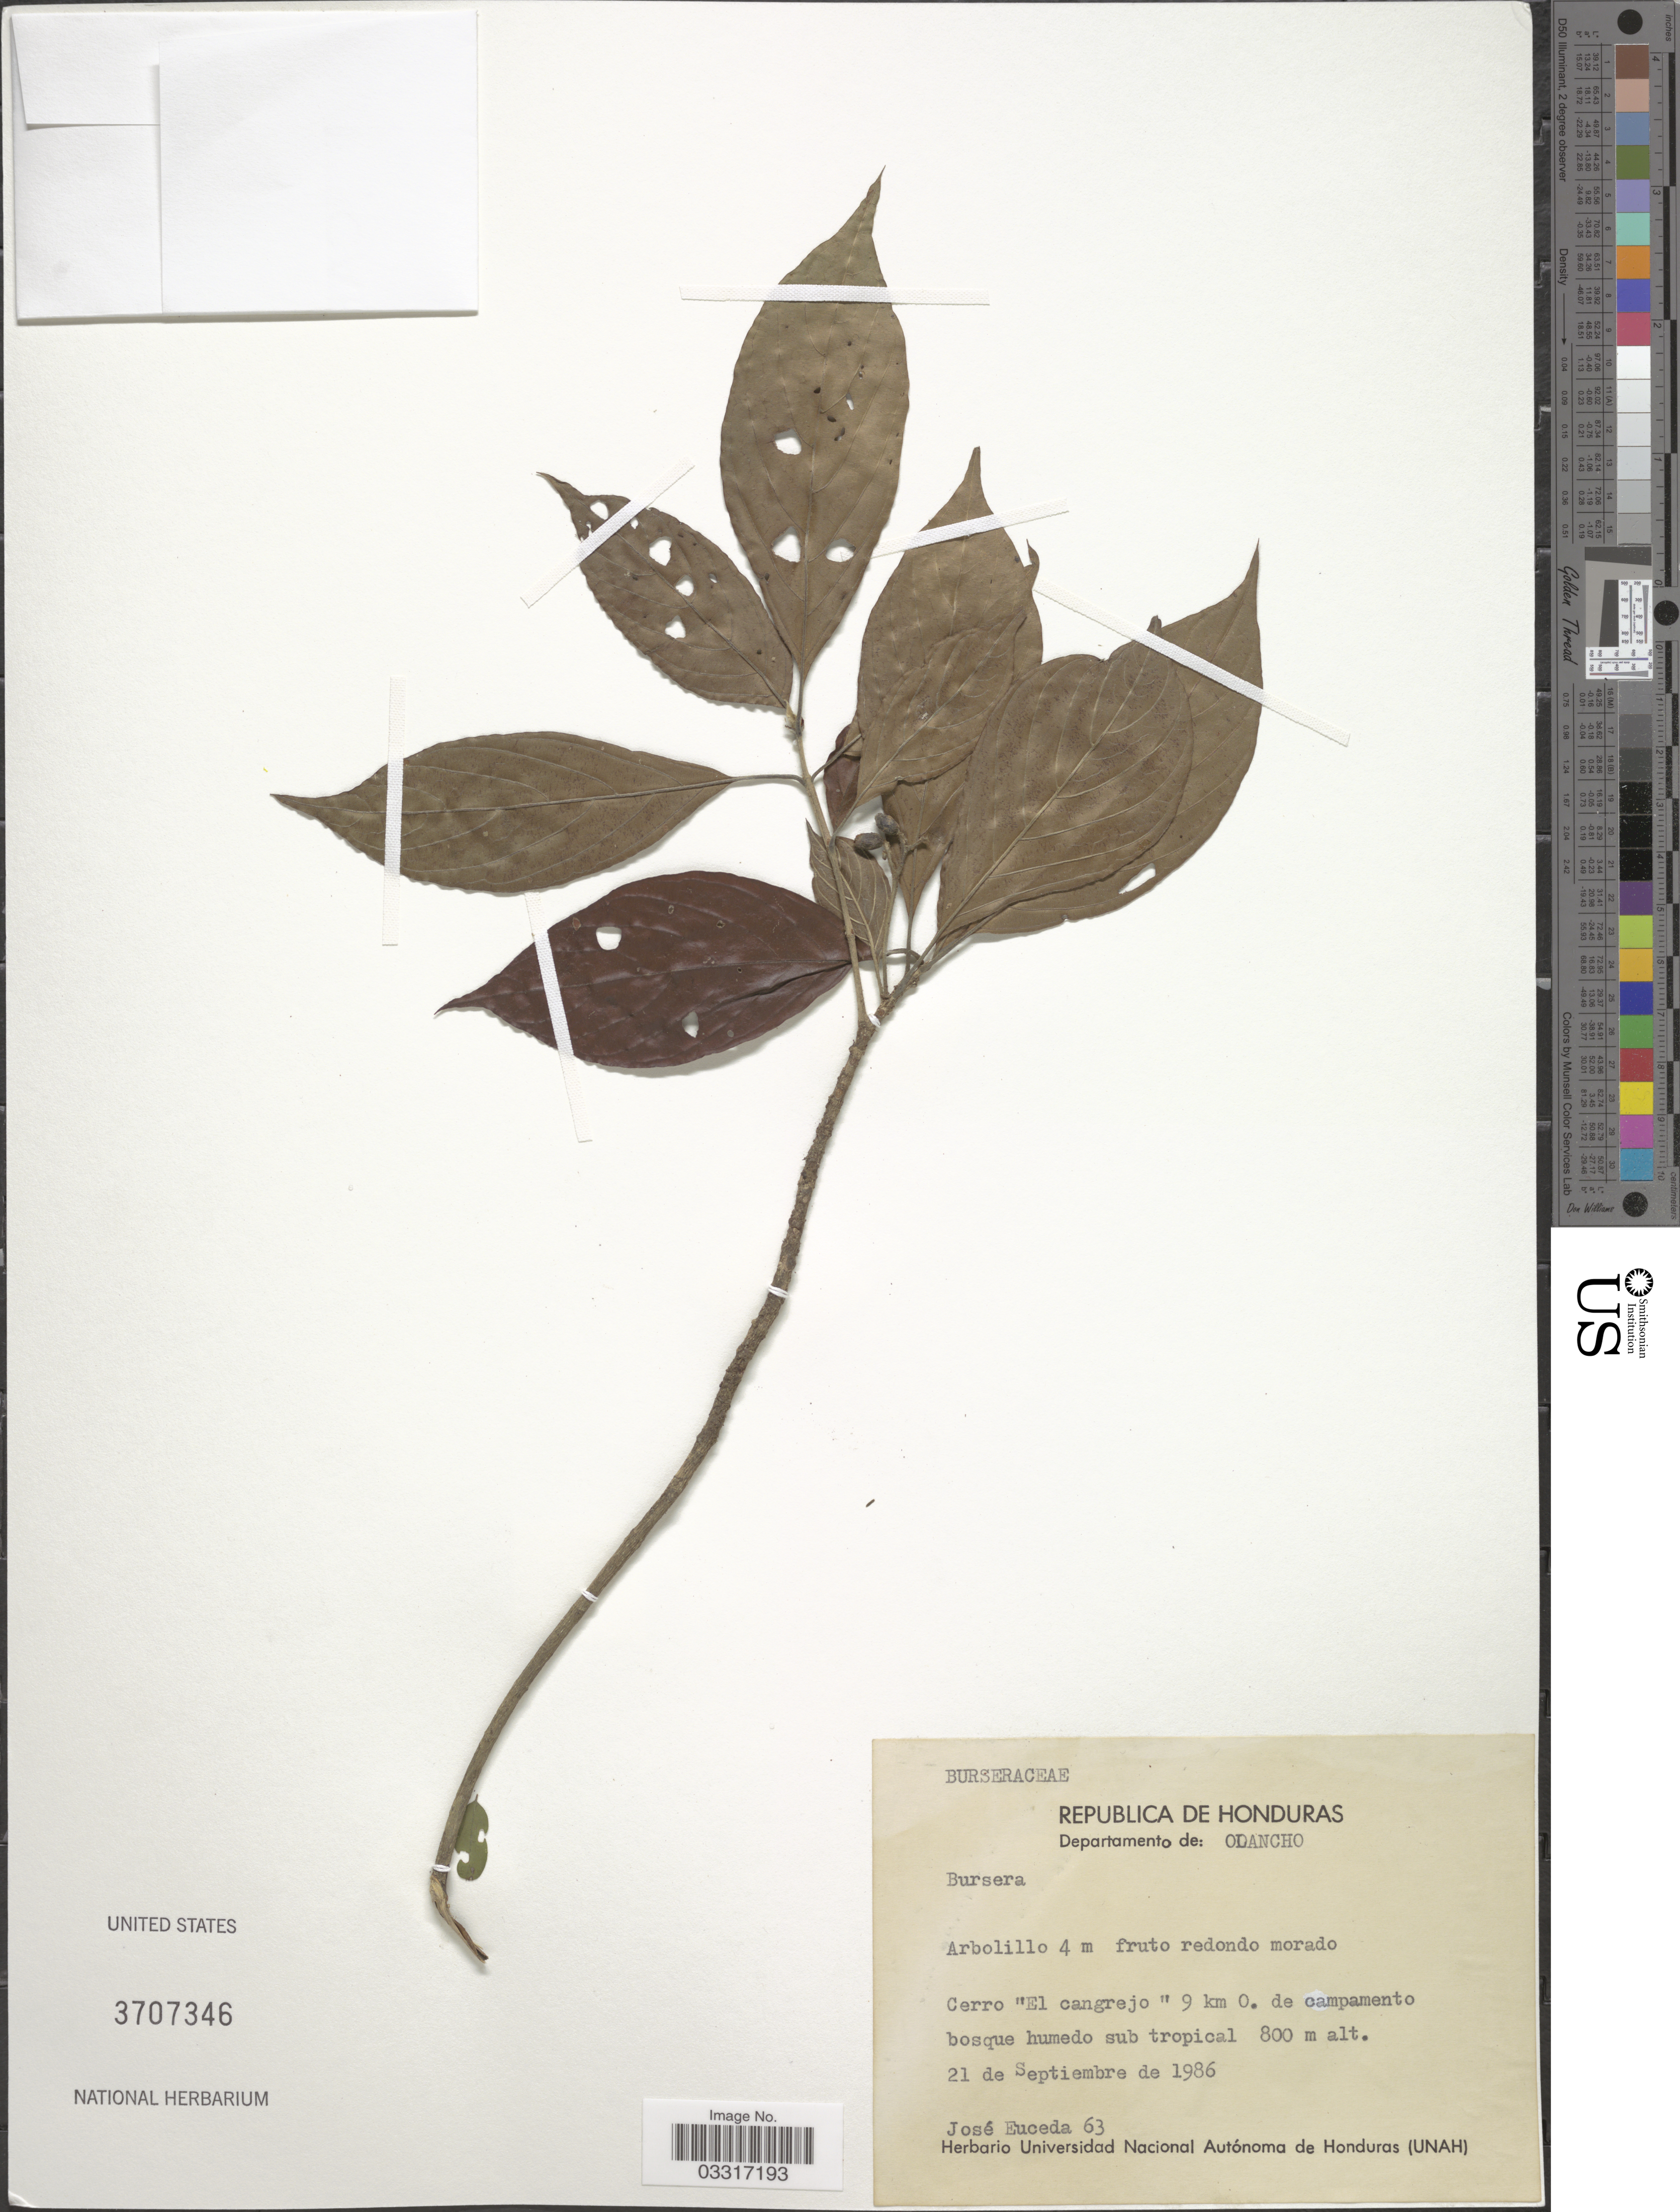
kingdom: Plantae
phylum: Tracheophyta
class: Magnoliopsida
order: Sapindales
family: Burseraceae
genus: Bursera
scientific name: Bursera sp.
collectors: J. Euceda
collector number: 63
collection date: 1986-09-21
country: Honduras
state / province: Olancho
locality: Departamento de: Olancho. Cerro "El cangrejo" 9 km O. de campamento bosque humedo sub tropical.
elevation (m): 800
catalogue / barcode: US 3707346